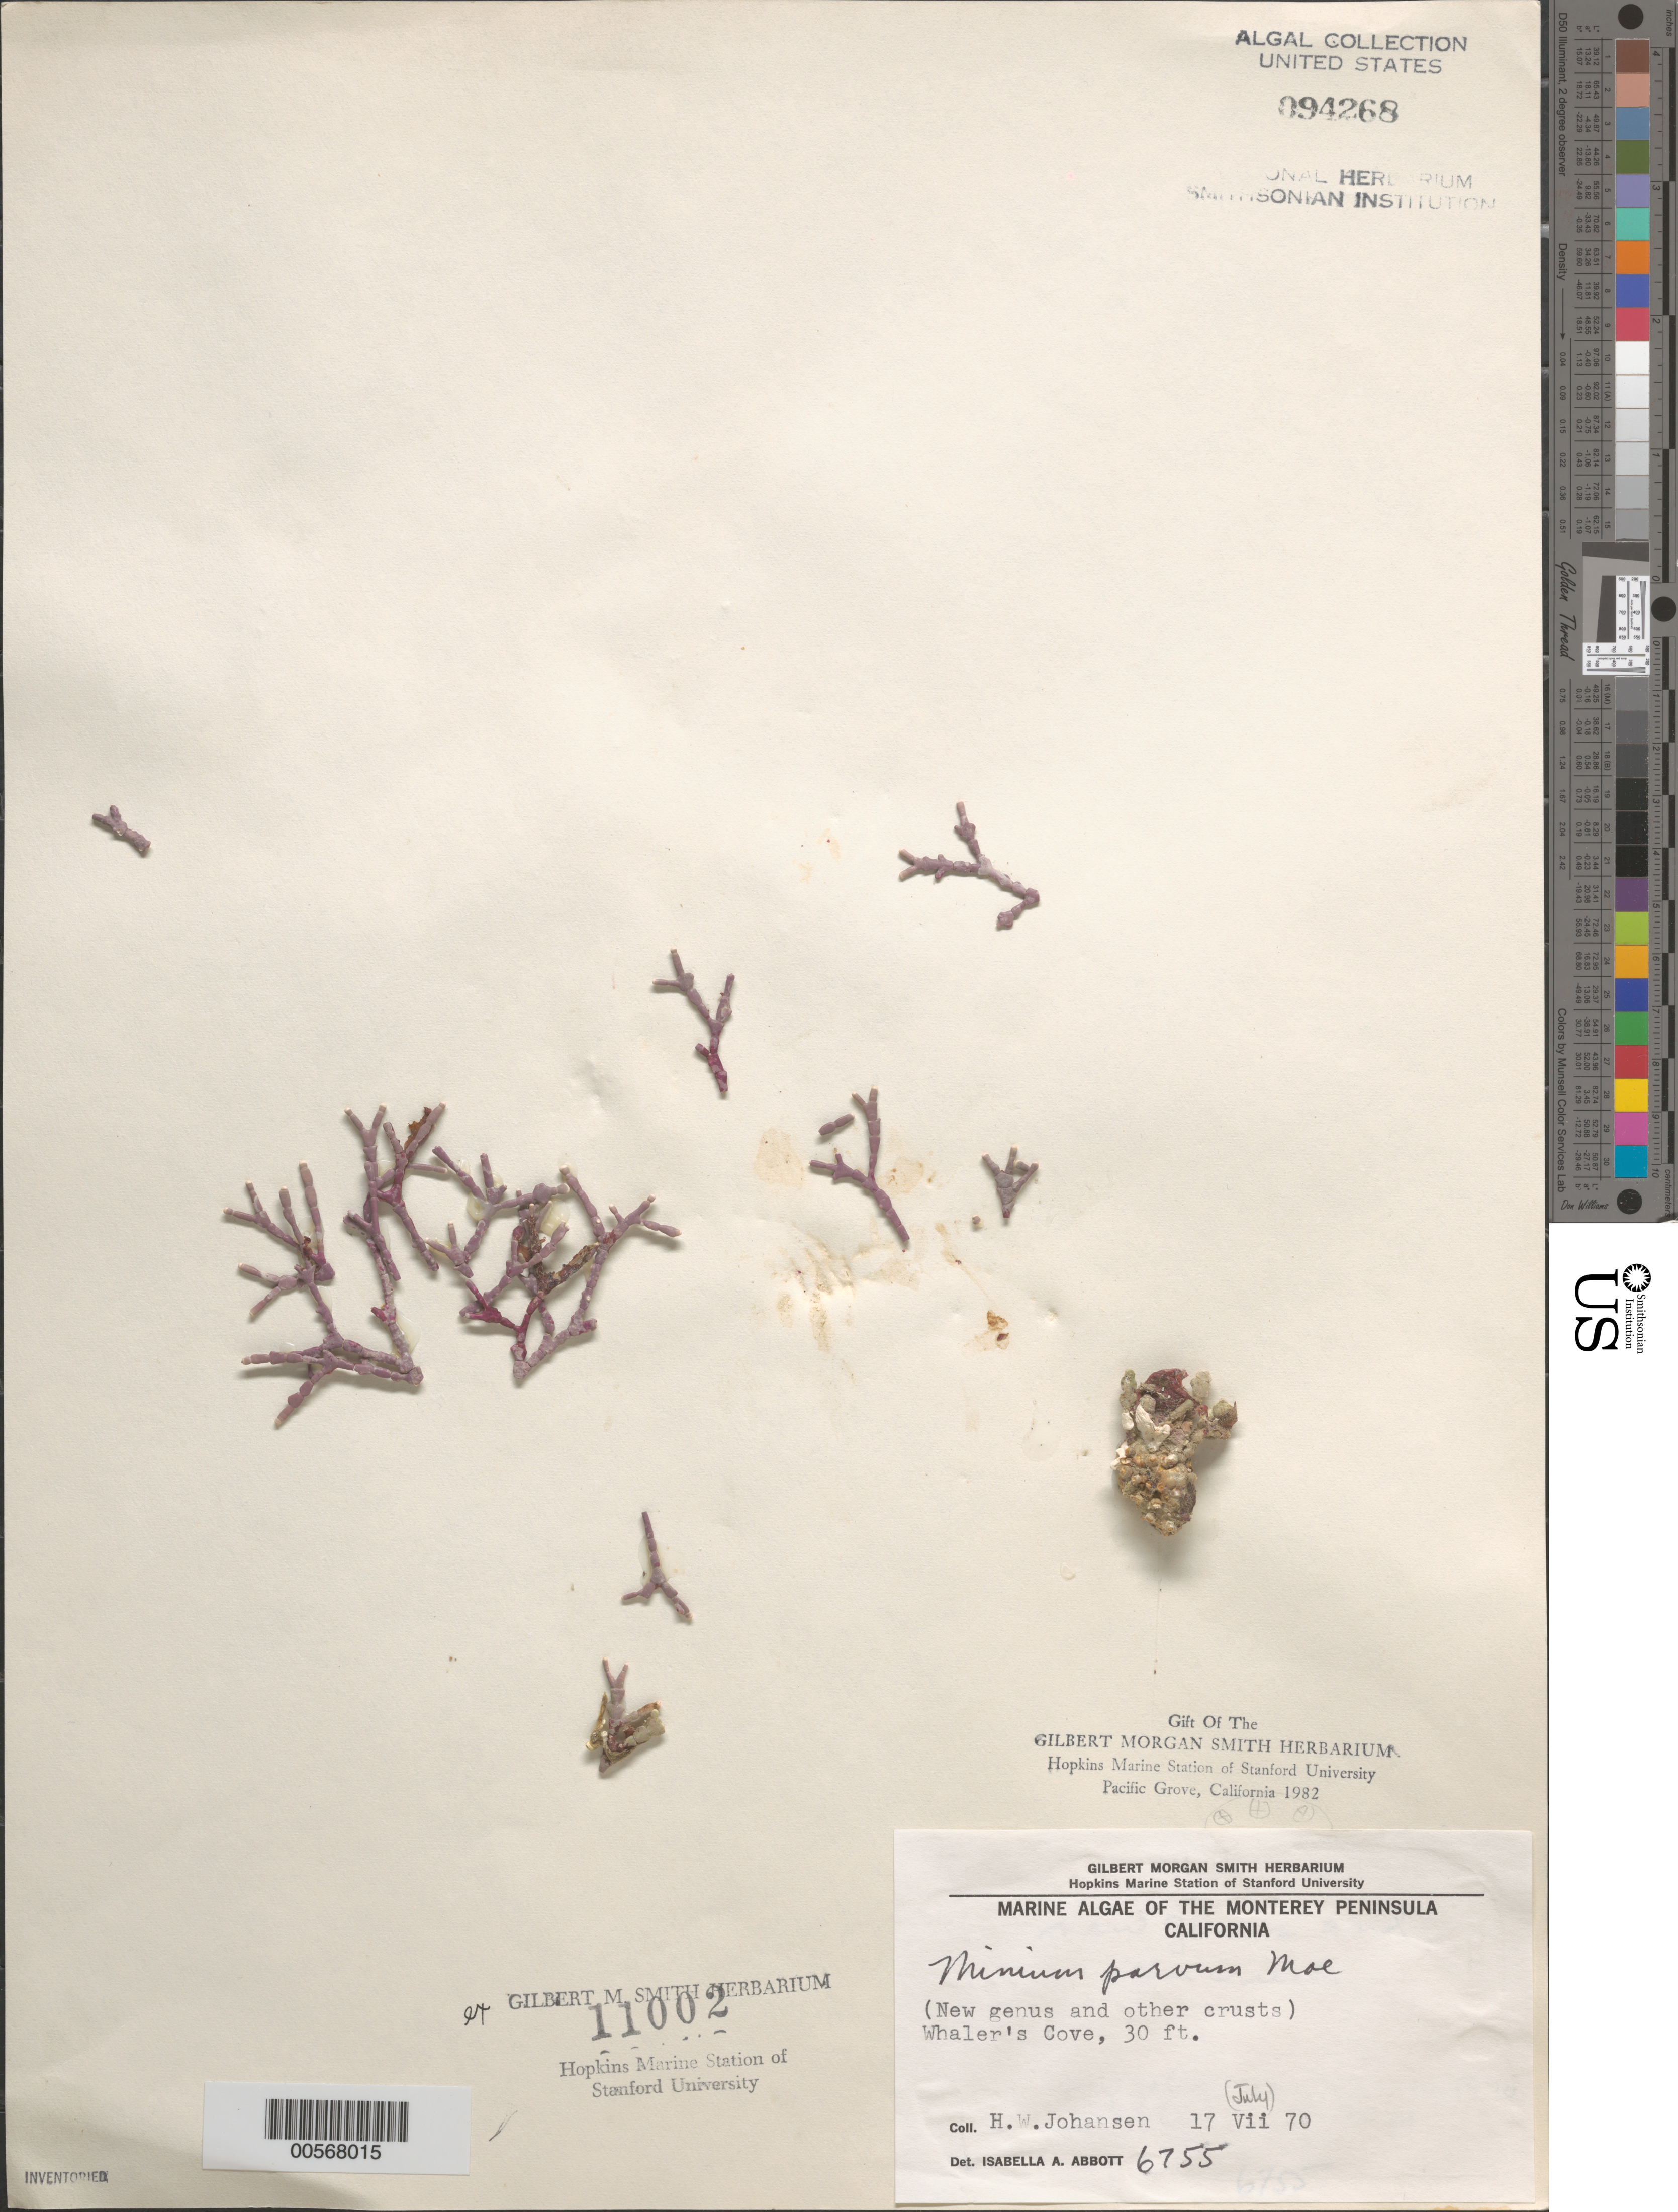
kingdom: Plantae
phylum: Rhodophyta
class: Florideophyceae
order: Corallinales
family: Corallinaceae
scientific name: Minium parvum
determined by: Abbott, Isabella A.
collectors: H. Johansen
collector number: IAA 6755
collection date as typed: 17 Jul 1970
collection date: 1970-07-17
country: United States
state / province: California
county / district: Monterey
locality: Whaler's Cove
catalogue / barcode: US 94268